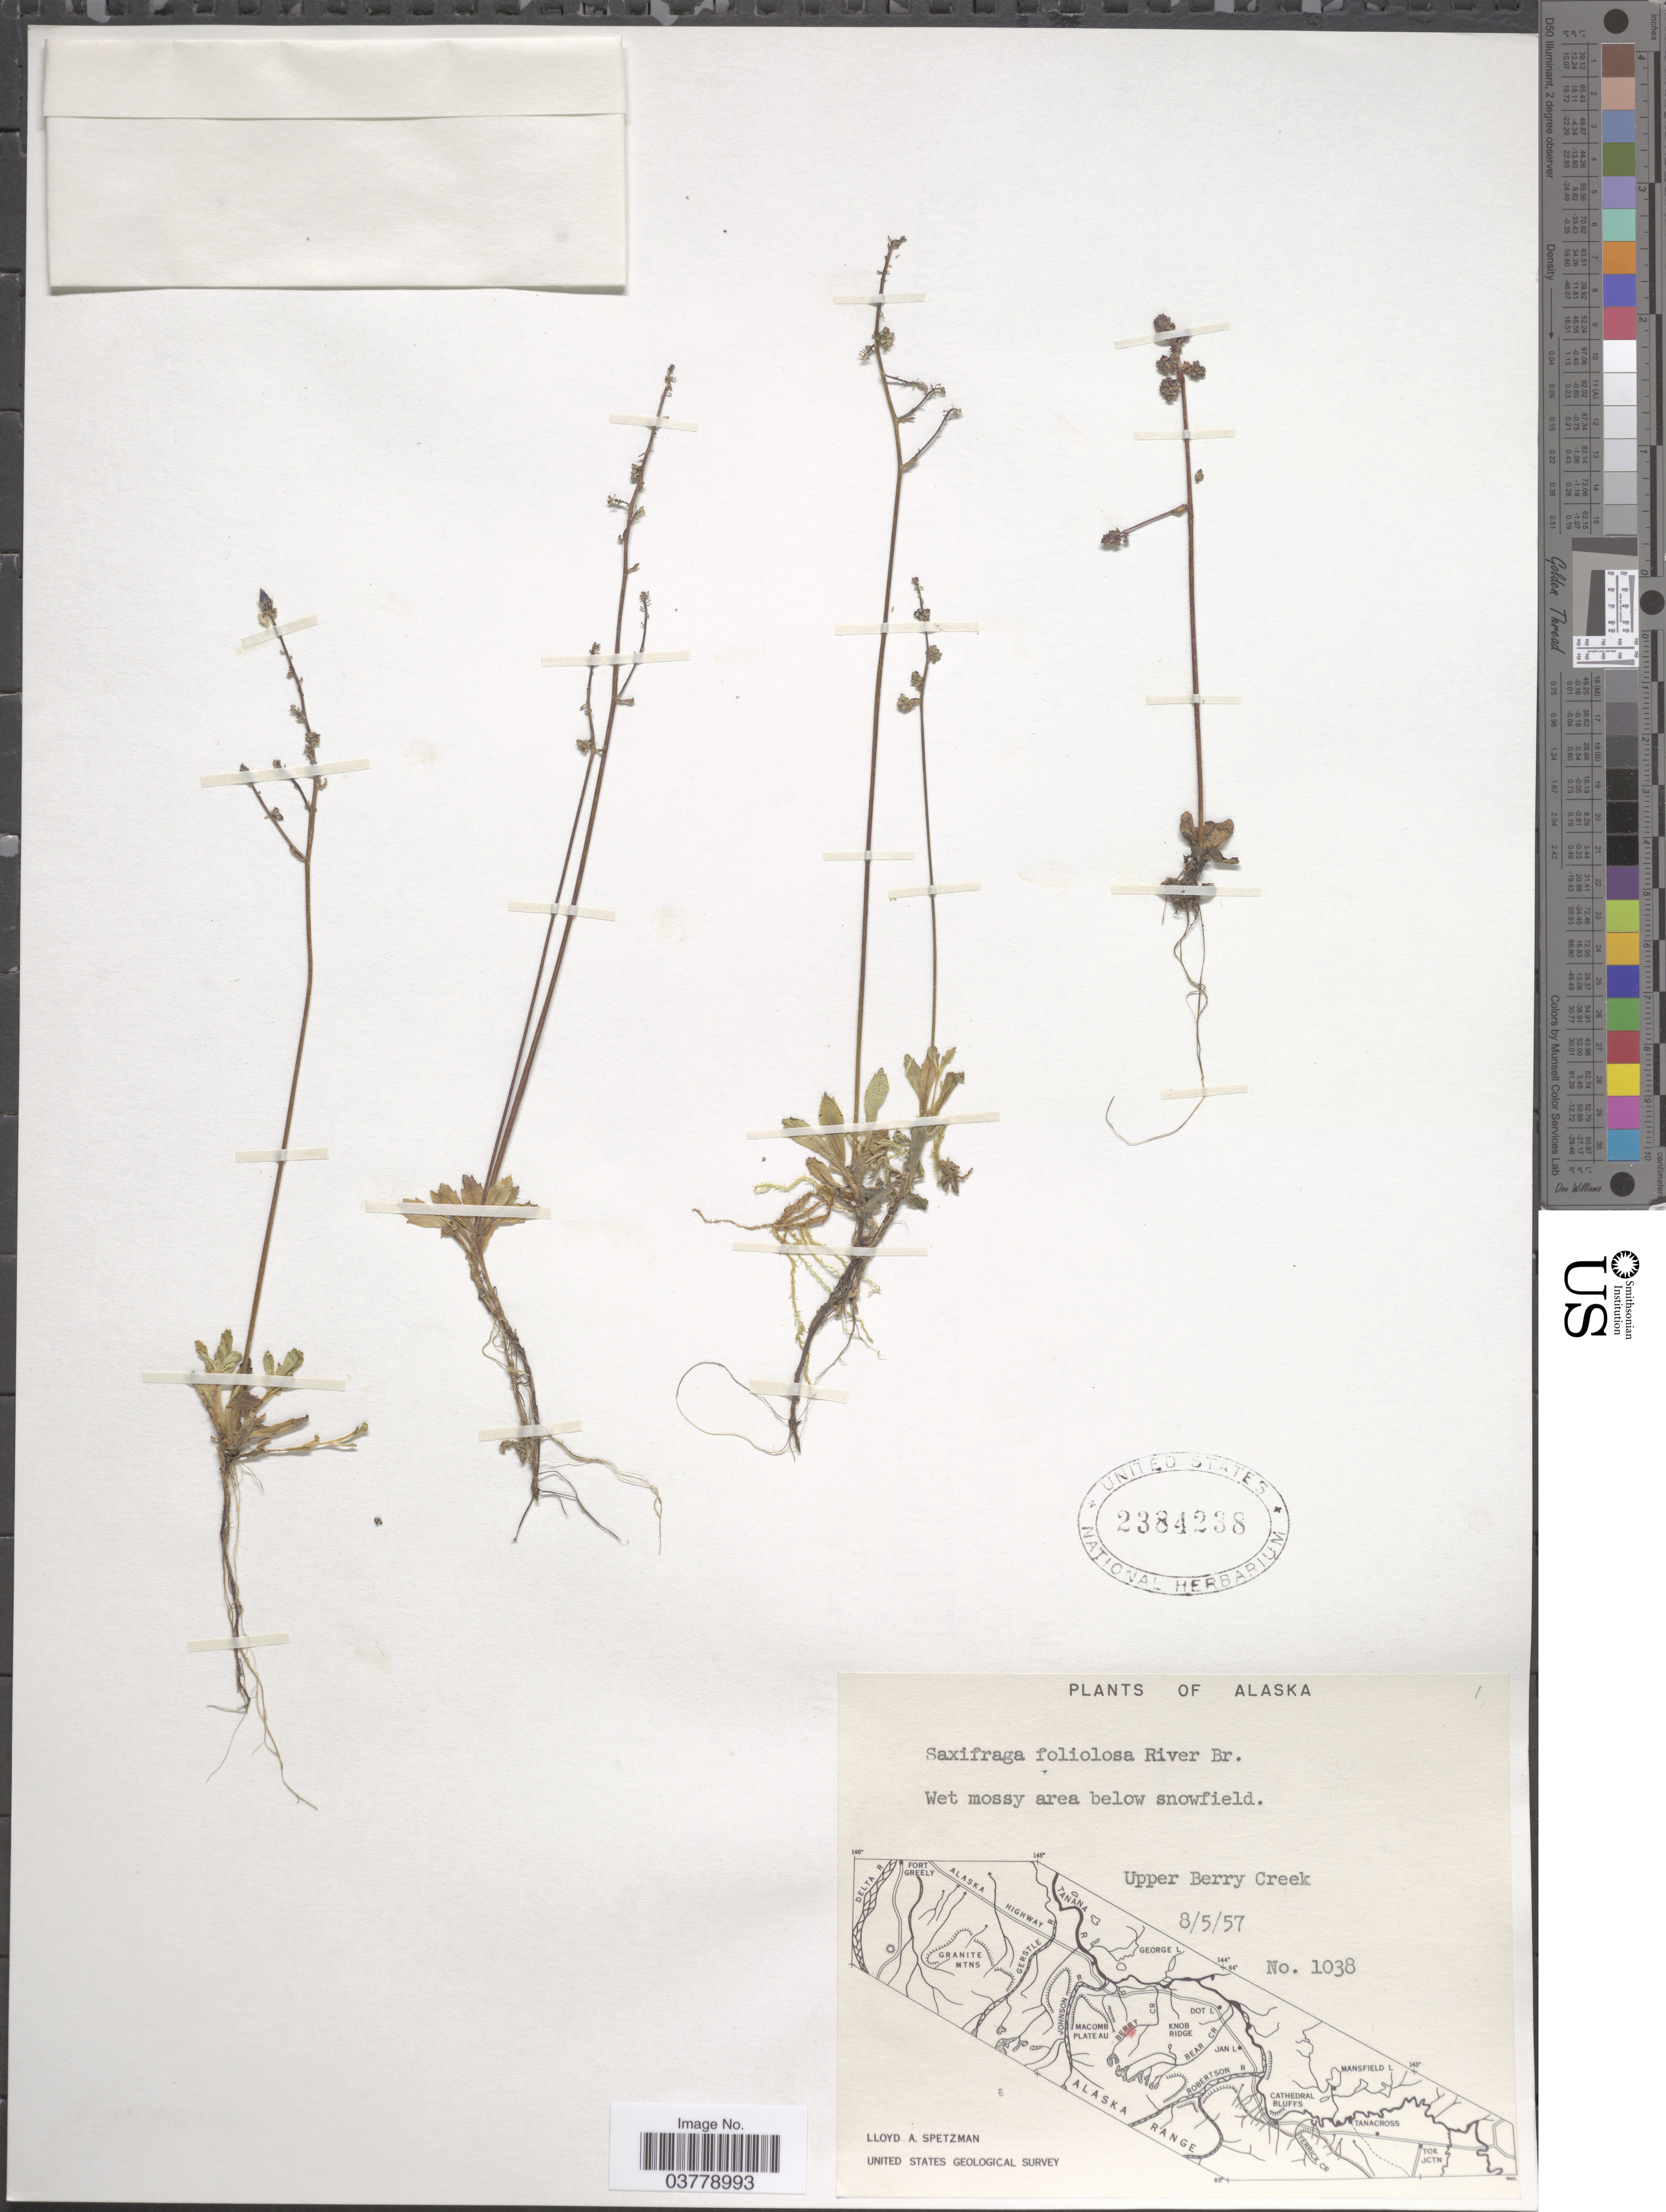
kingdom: Plantae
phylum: Tracheophyta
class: Magnoliopsida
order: Saxifragales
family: Saxifragaceae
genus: Micranthes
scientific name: Micranthes foliolosa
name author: (R. Br.) Gornall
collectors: L. Spetzman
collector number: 1038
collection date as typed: Transcribed d/m/y: 5/8/57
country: United States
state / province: Alaska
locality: Upper Berry Creek.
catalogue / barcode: US 2384238